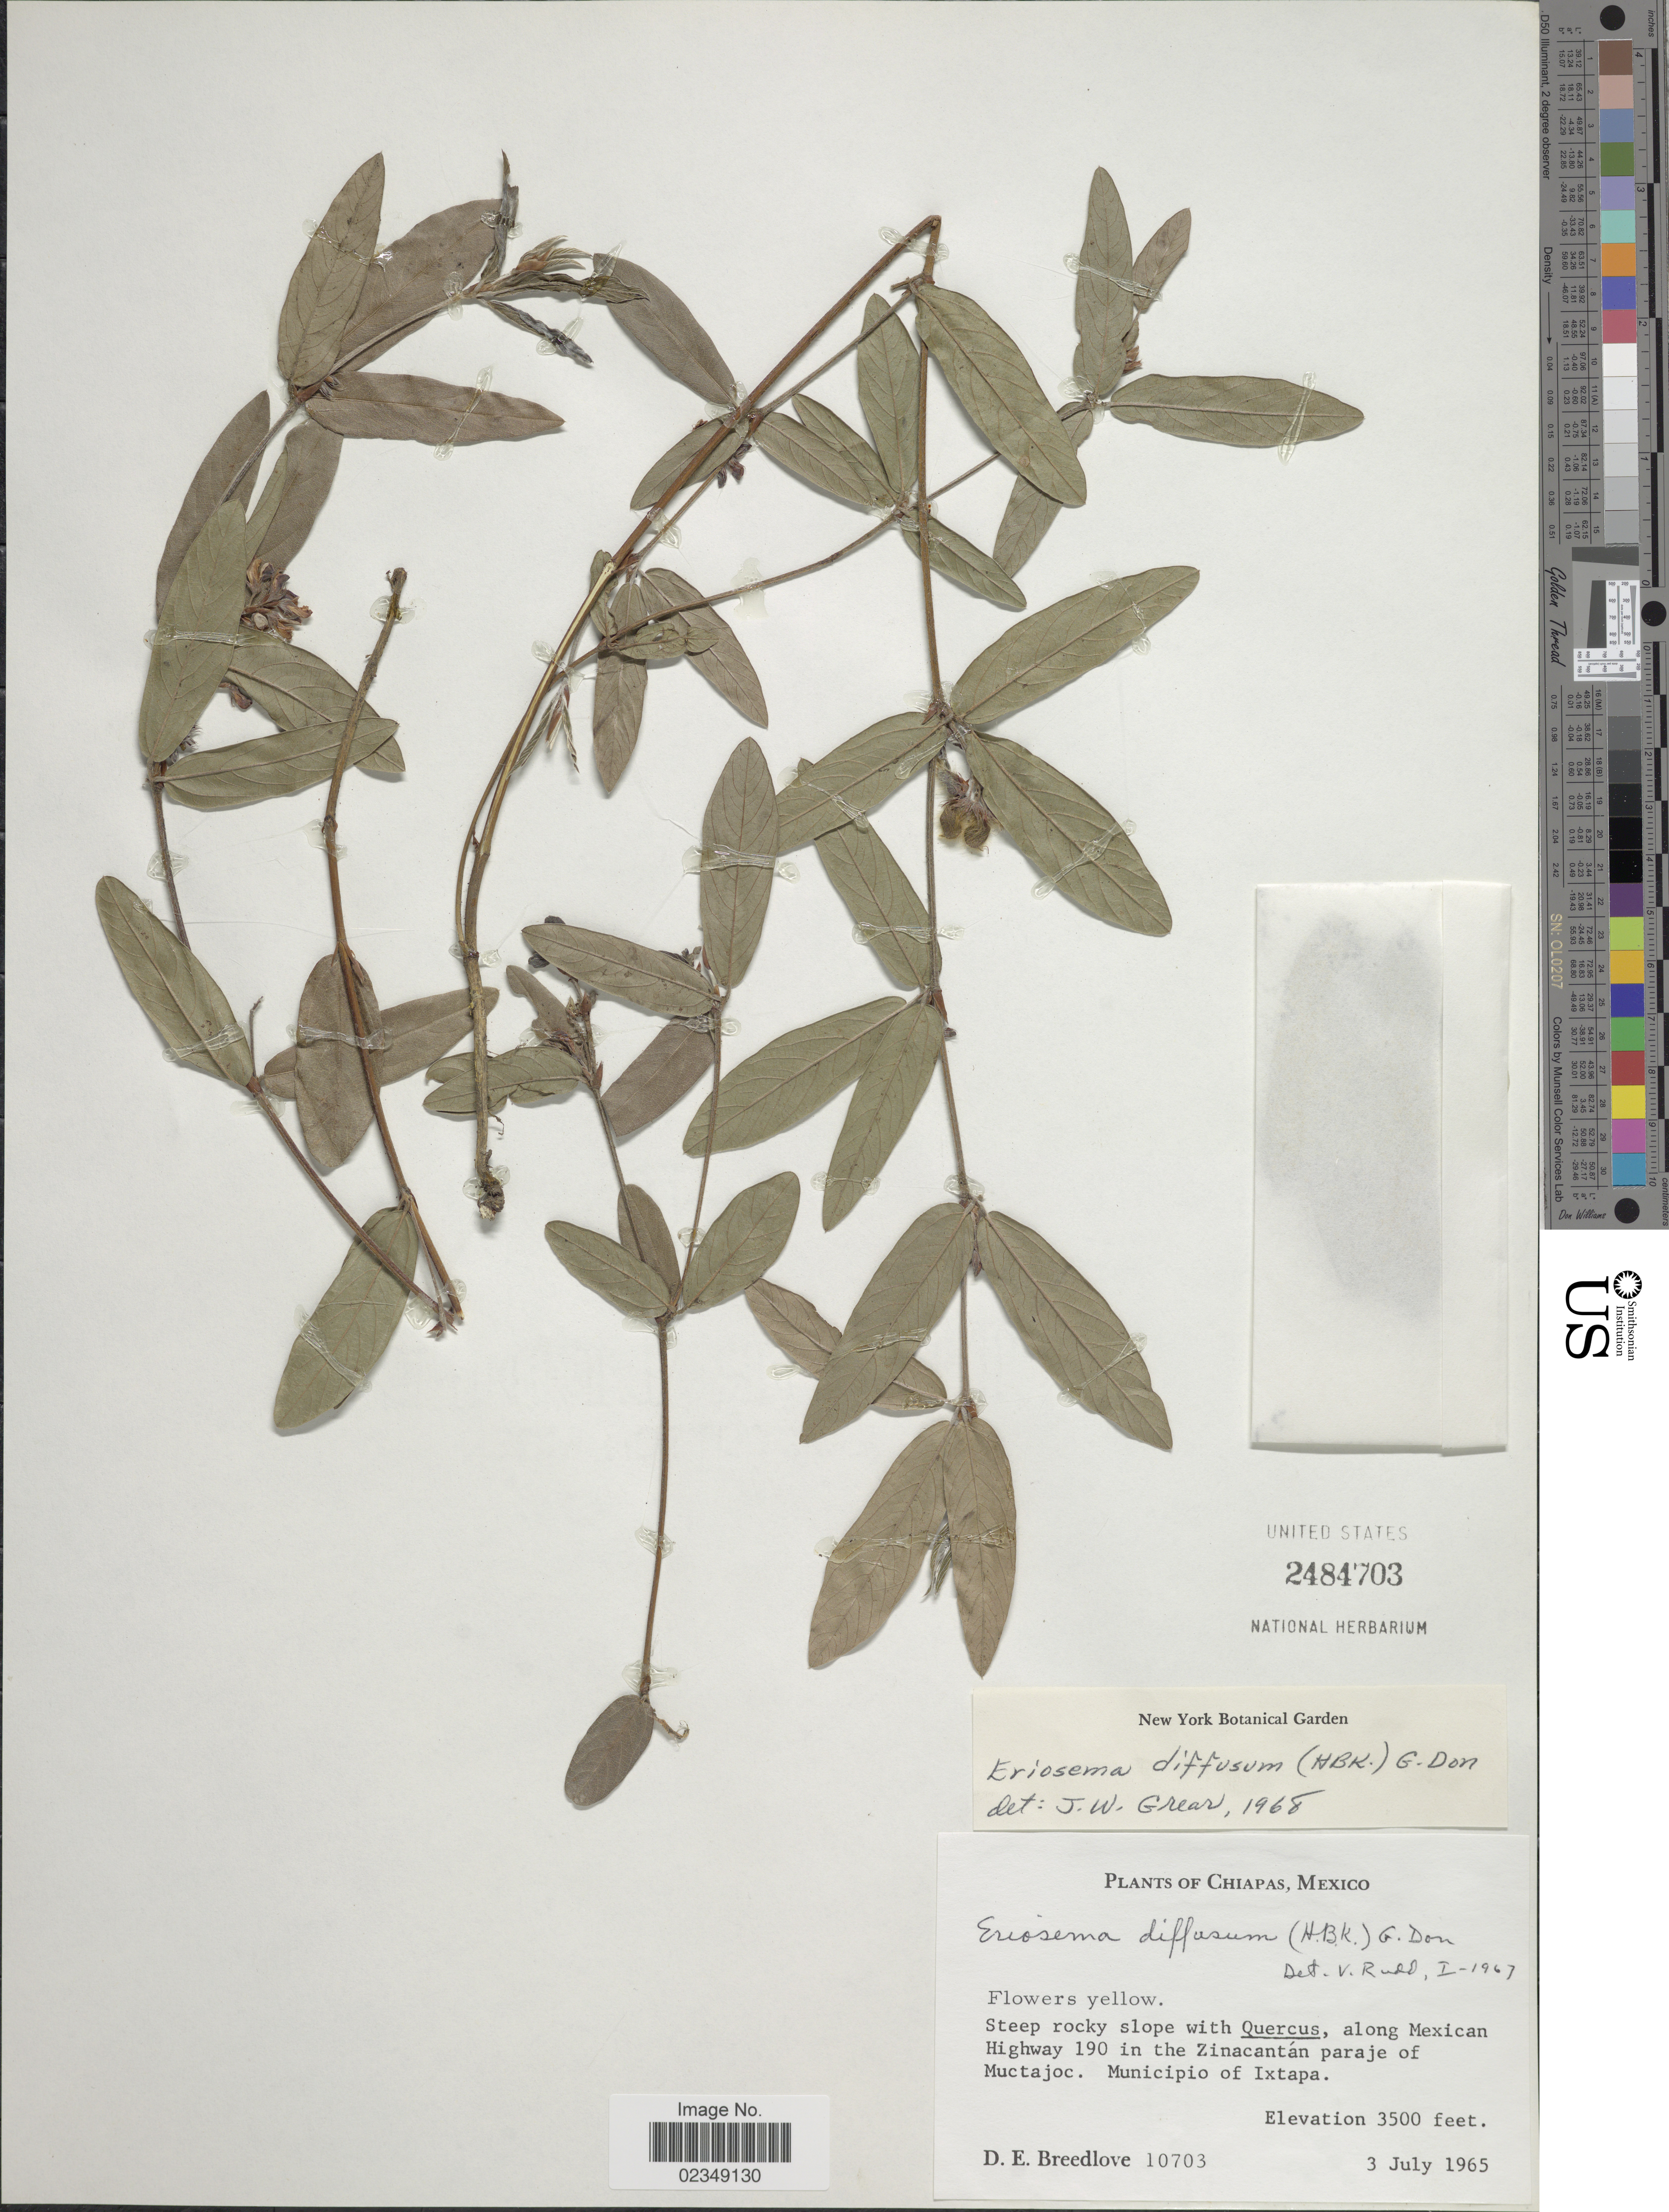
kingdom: Plantae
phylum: Tracheophyta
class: Magnoliopsida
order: Fabales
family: Fabaceae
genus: Eriosema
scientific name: Eriosema diffusum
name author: (Kunth) G. Don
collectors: D. E. Breedlove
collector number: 10703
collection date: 1965-07-03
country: Mexico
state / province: Chiapas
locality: Along Mexican Highway 190 in the Zinacantan paraje of Muctajoc, municipio of Ixtapa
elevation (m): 1067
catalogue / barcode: US 2484703